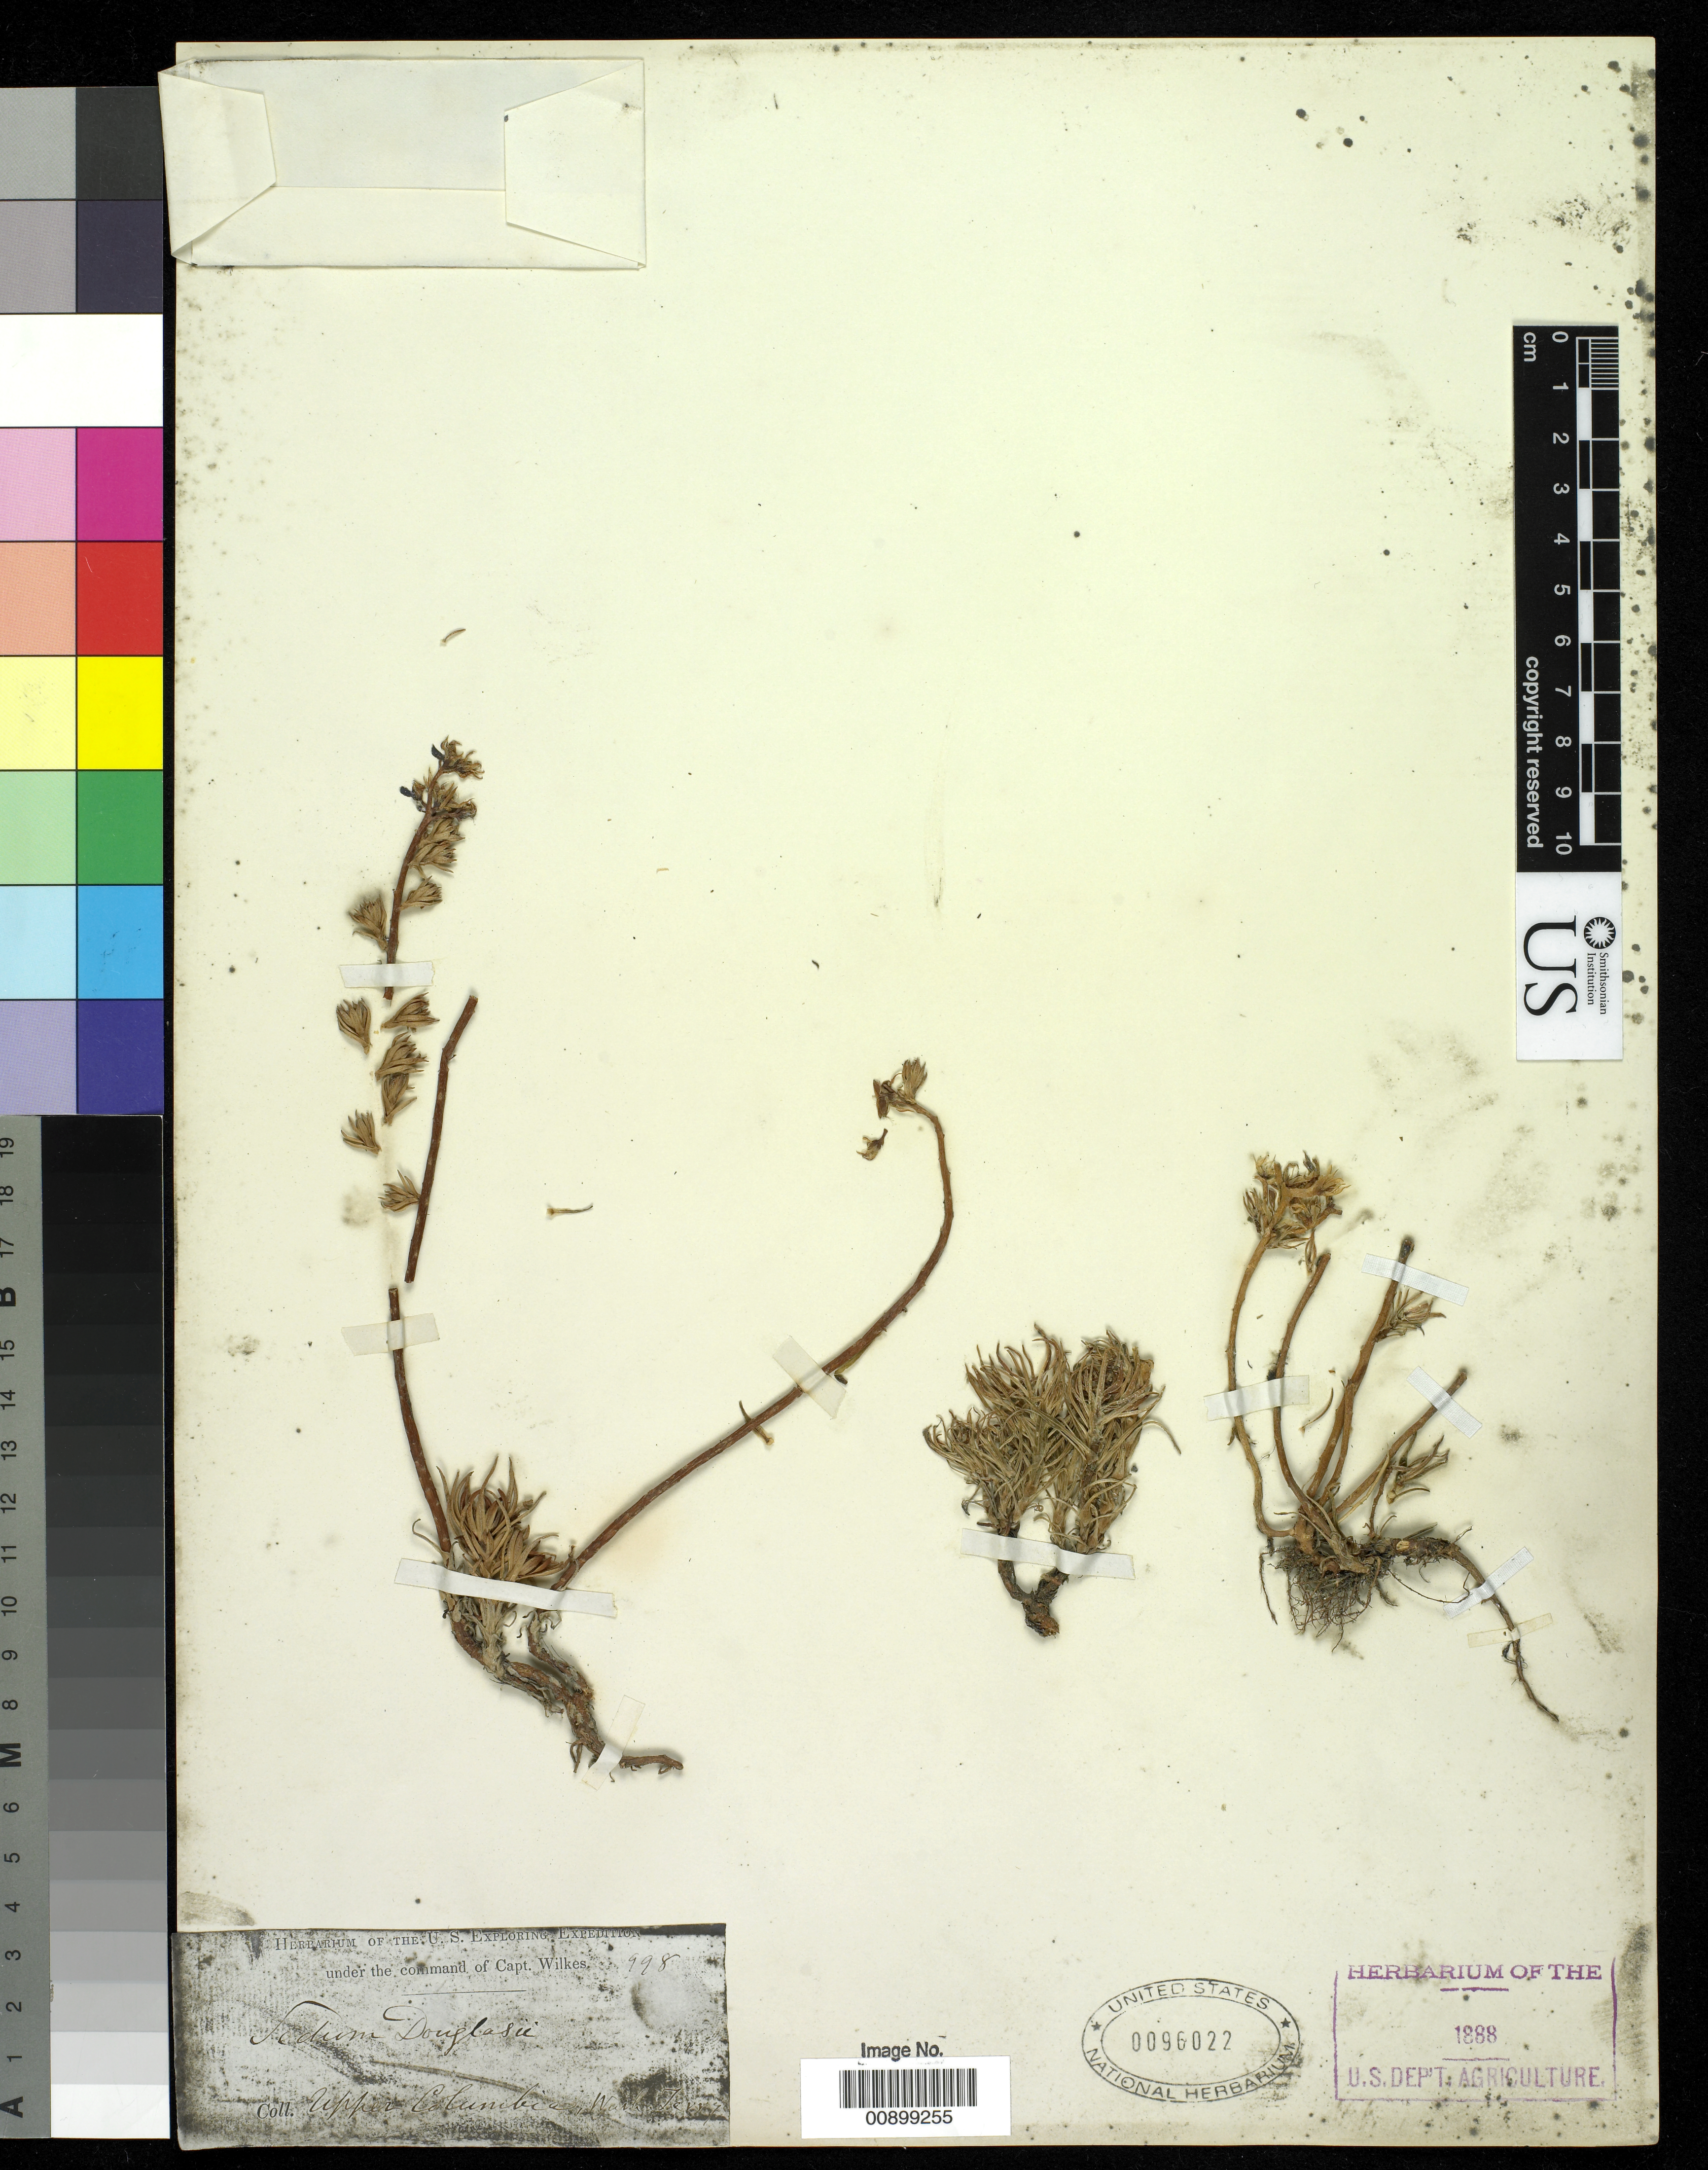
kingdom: Plantae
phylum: Tracheophyta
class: Magnoliopsida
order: Saxifragales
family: Crassulaceae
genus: Sedum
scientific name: Sedum stenopetalum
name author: Pursh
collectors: Wilkes Explor. Exped.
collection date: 1838/1842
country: United States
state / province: Washington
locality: Upper Columbia, Wash. Terry.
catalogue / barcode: US 96022